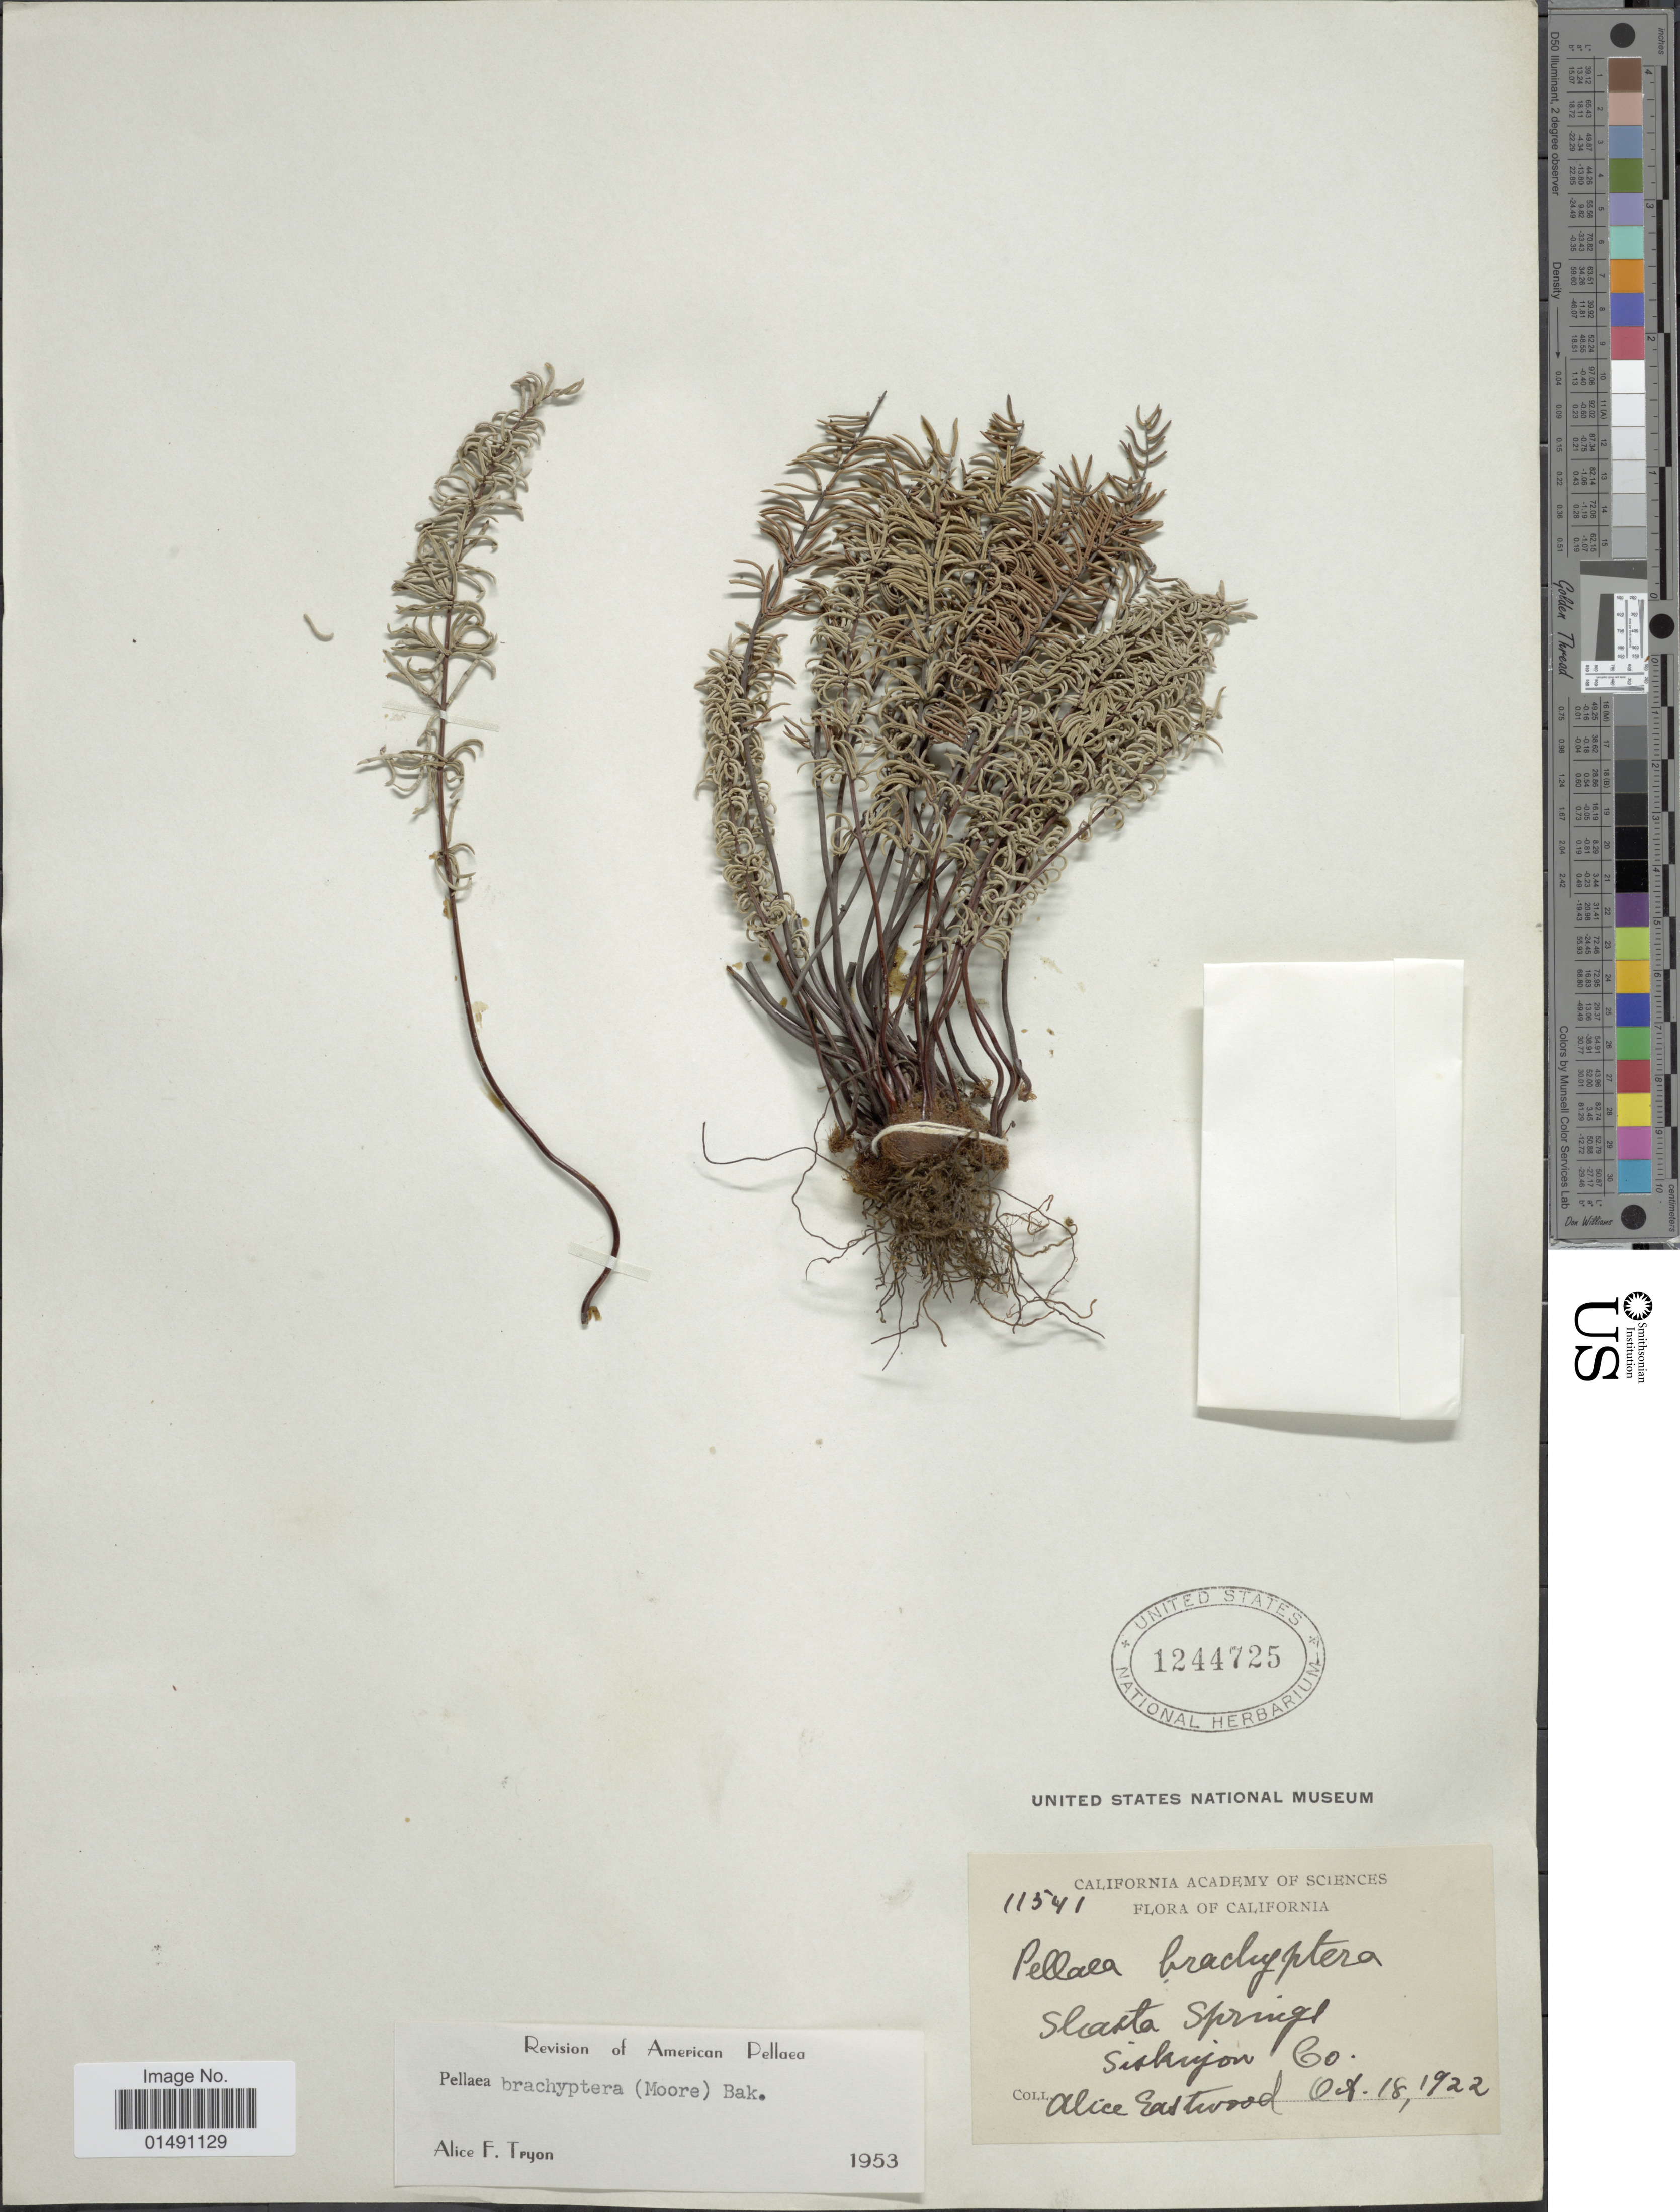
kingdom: Plantae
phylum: Tracheophyta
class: Polypodiopsida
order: Polypodiales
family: Pteridaceae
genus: Pellaea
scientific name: Pellaea brachyptera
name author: (T. Moore) Baker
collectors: A. Eastwood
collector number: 11543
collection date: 1922-10-18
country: United States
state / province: California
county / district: Siskiyou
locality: Shasta Springs Siskiyou Co.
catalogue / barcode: US 1244725